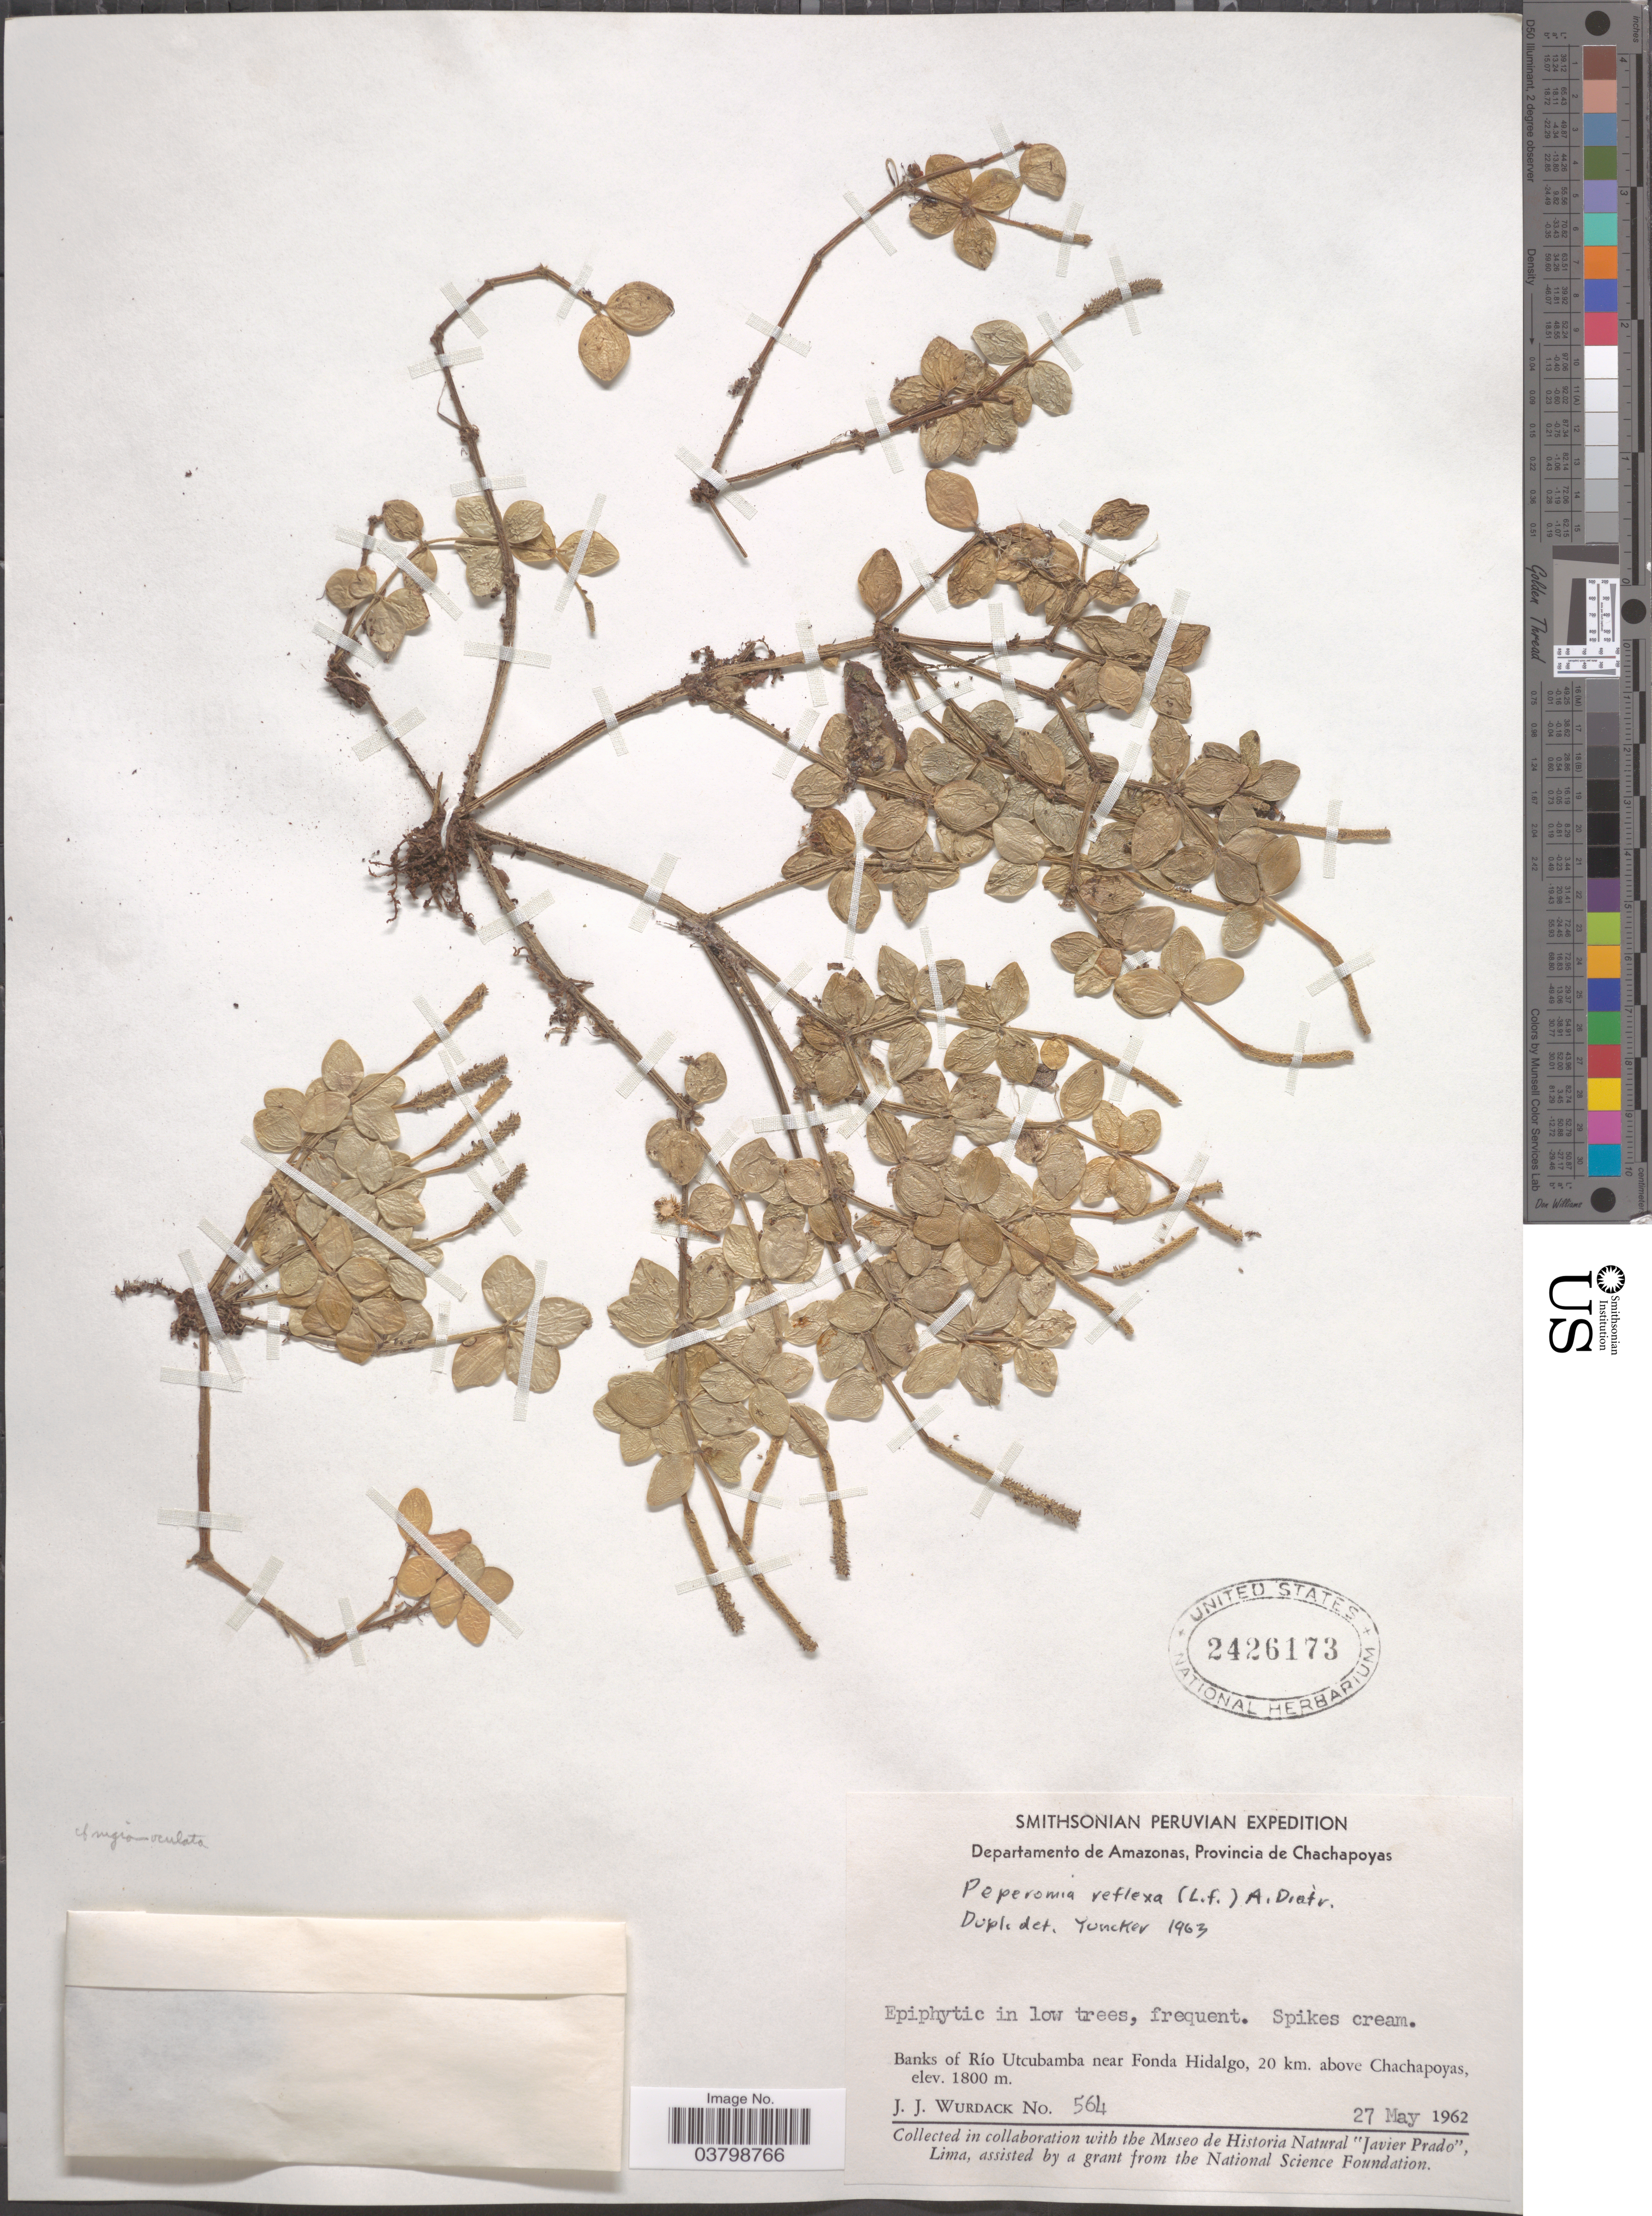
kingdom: Plantae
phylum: Tracheophyta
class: Magnoliopsida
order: Piperales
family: Piperaceae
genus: Peperomia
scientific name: Peperomia tetraphylla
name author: (G. Forst.) Hook. & Arn.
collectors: J. J. Wurdack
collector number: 564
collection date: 1962-05-27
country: Peru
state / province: Amazonas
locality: Departamento de Amazonas, Provincia de Chachapoyas. Banks of Río Utcubamba near Fonda Hidalgo, 20 km. above Chachapoyas.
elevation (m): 1800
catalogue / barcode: US 2426173